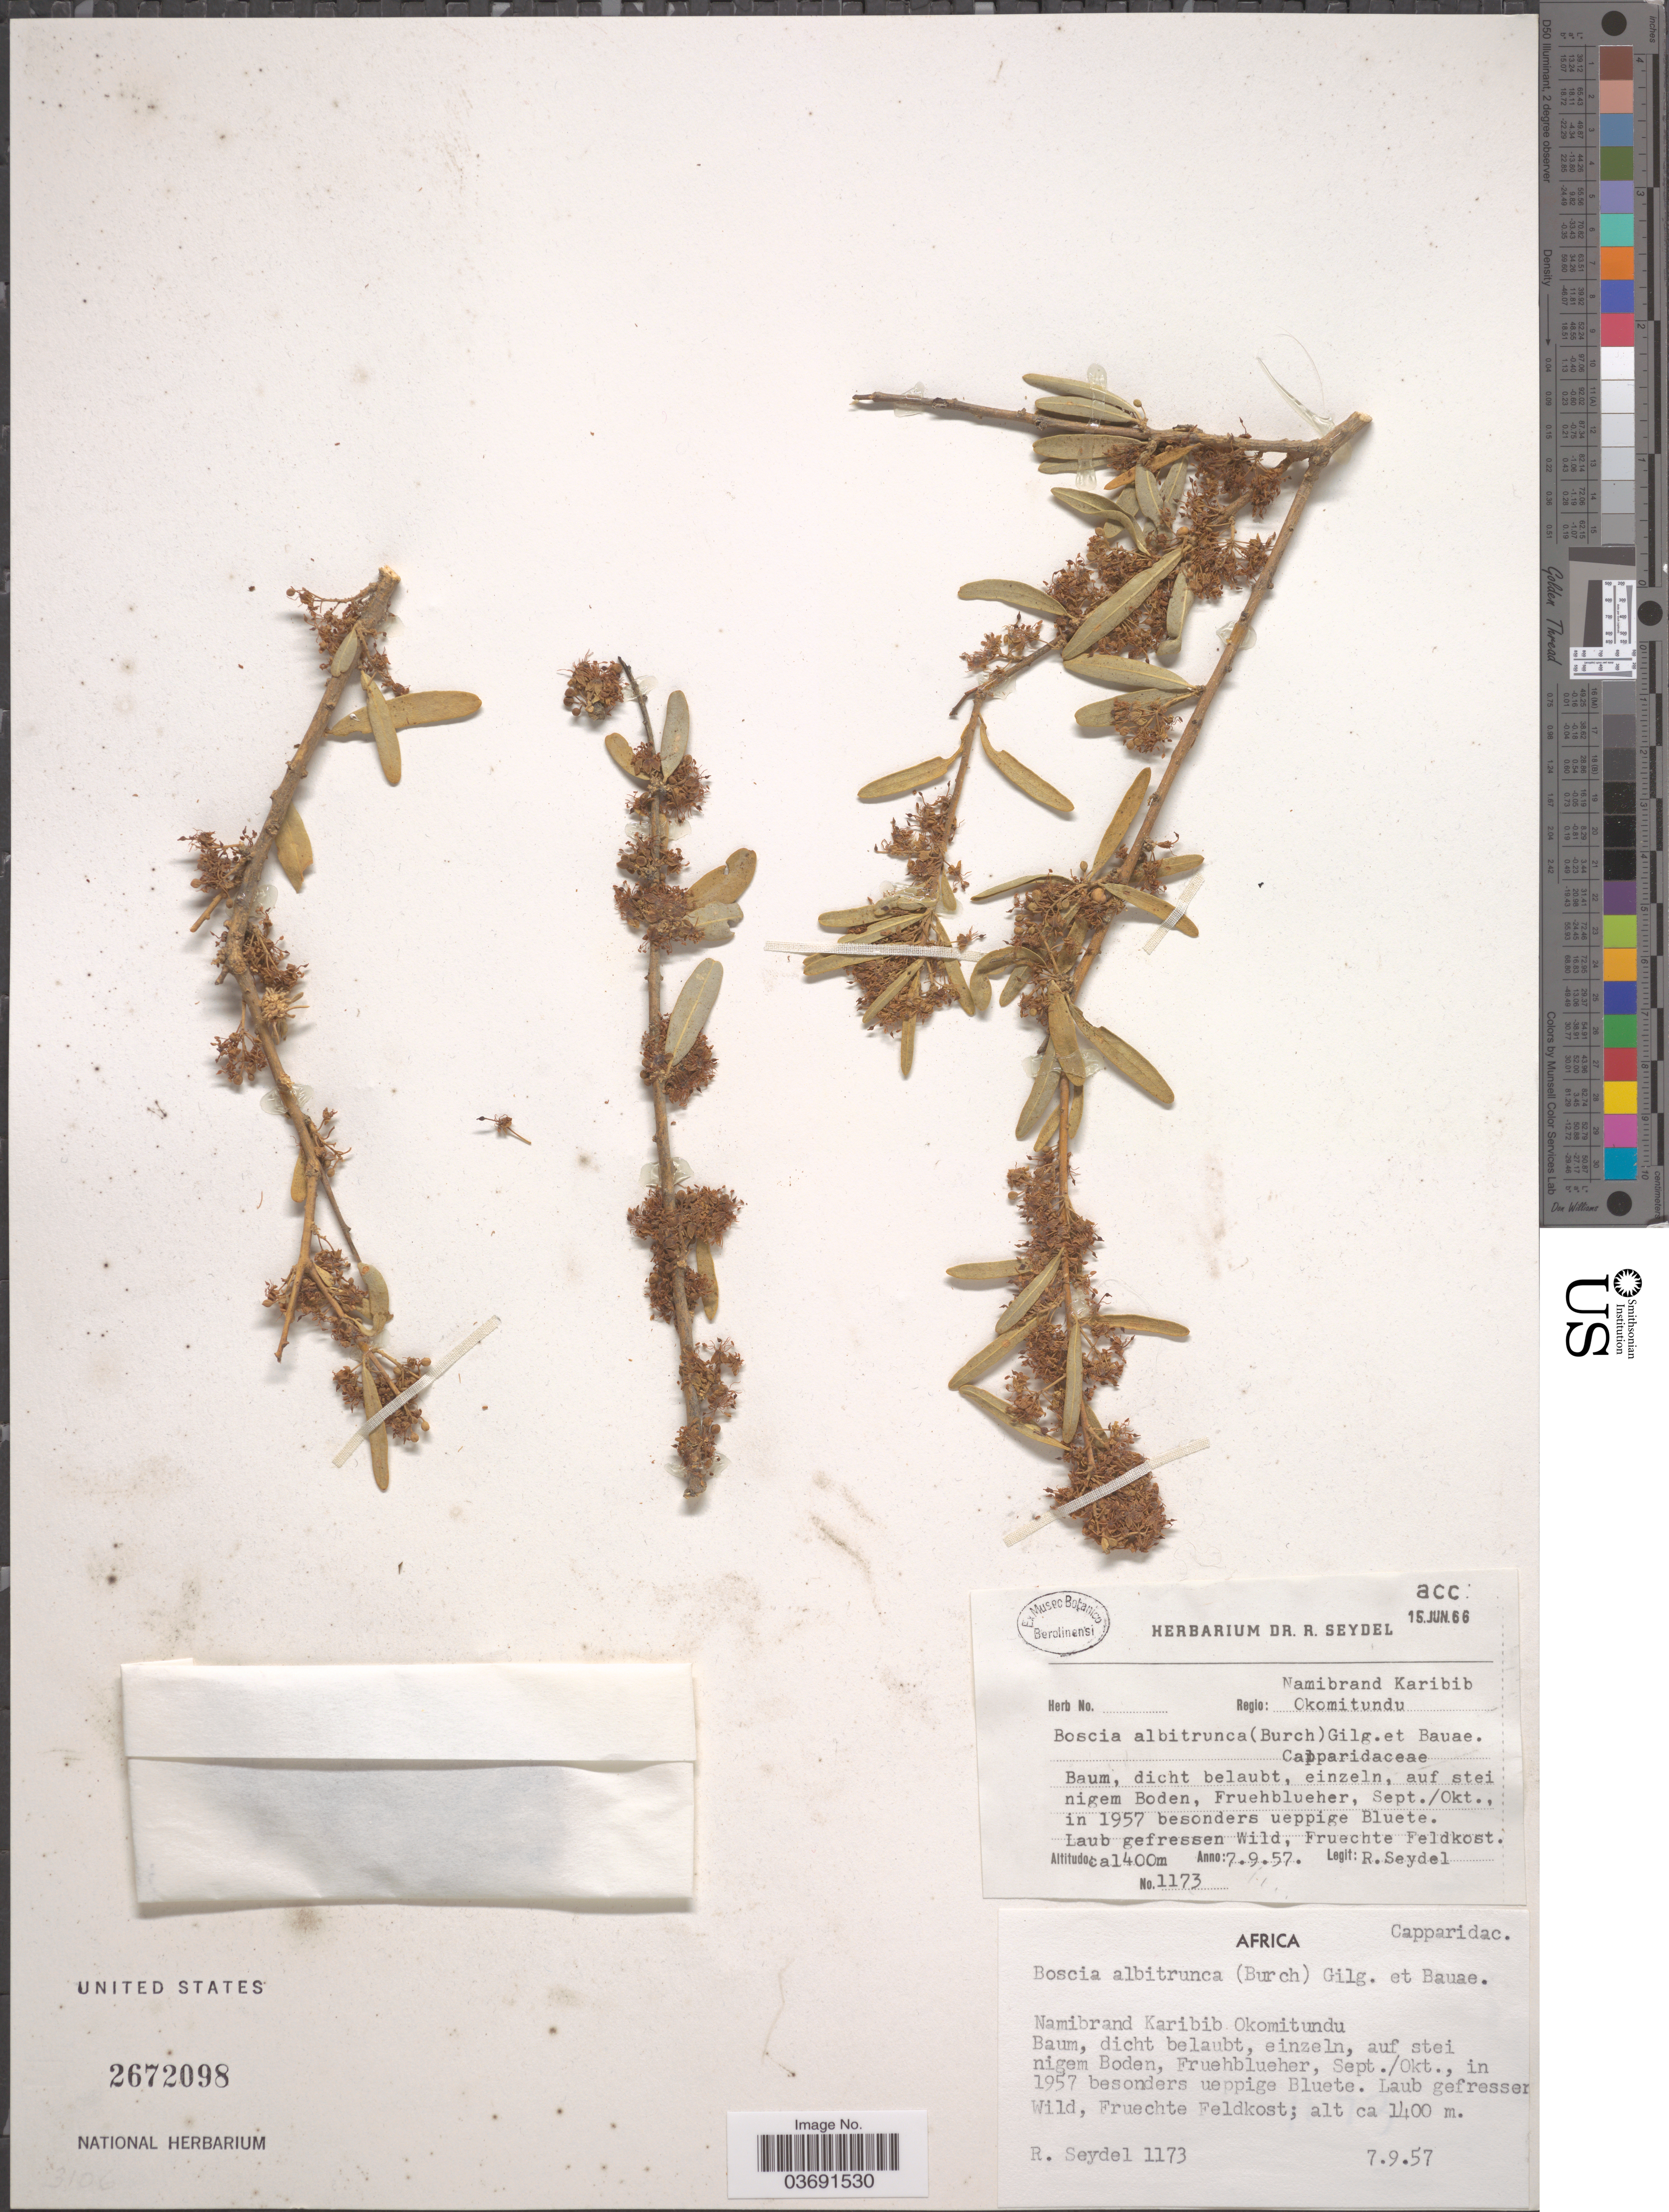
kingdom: Plantae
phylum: Tracheophyta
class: Magnoliopsida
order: Brassicales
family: Capparaceae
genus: Boscia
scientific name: Boscia albitrunca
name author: (Burch.) Gilg & Gilg-Ben.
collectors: R. Seydel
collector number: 1173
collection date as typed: Transcribed d/m/y: 7/9/57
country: Namibia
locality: Africa. Regio Namibrand Karibib Okomitundu. Baum, dicht belaubt, einzeln, auf stei nigem Boden, Fruehblueher. [unsure placement]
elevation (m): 1400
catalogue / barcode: US 2672098